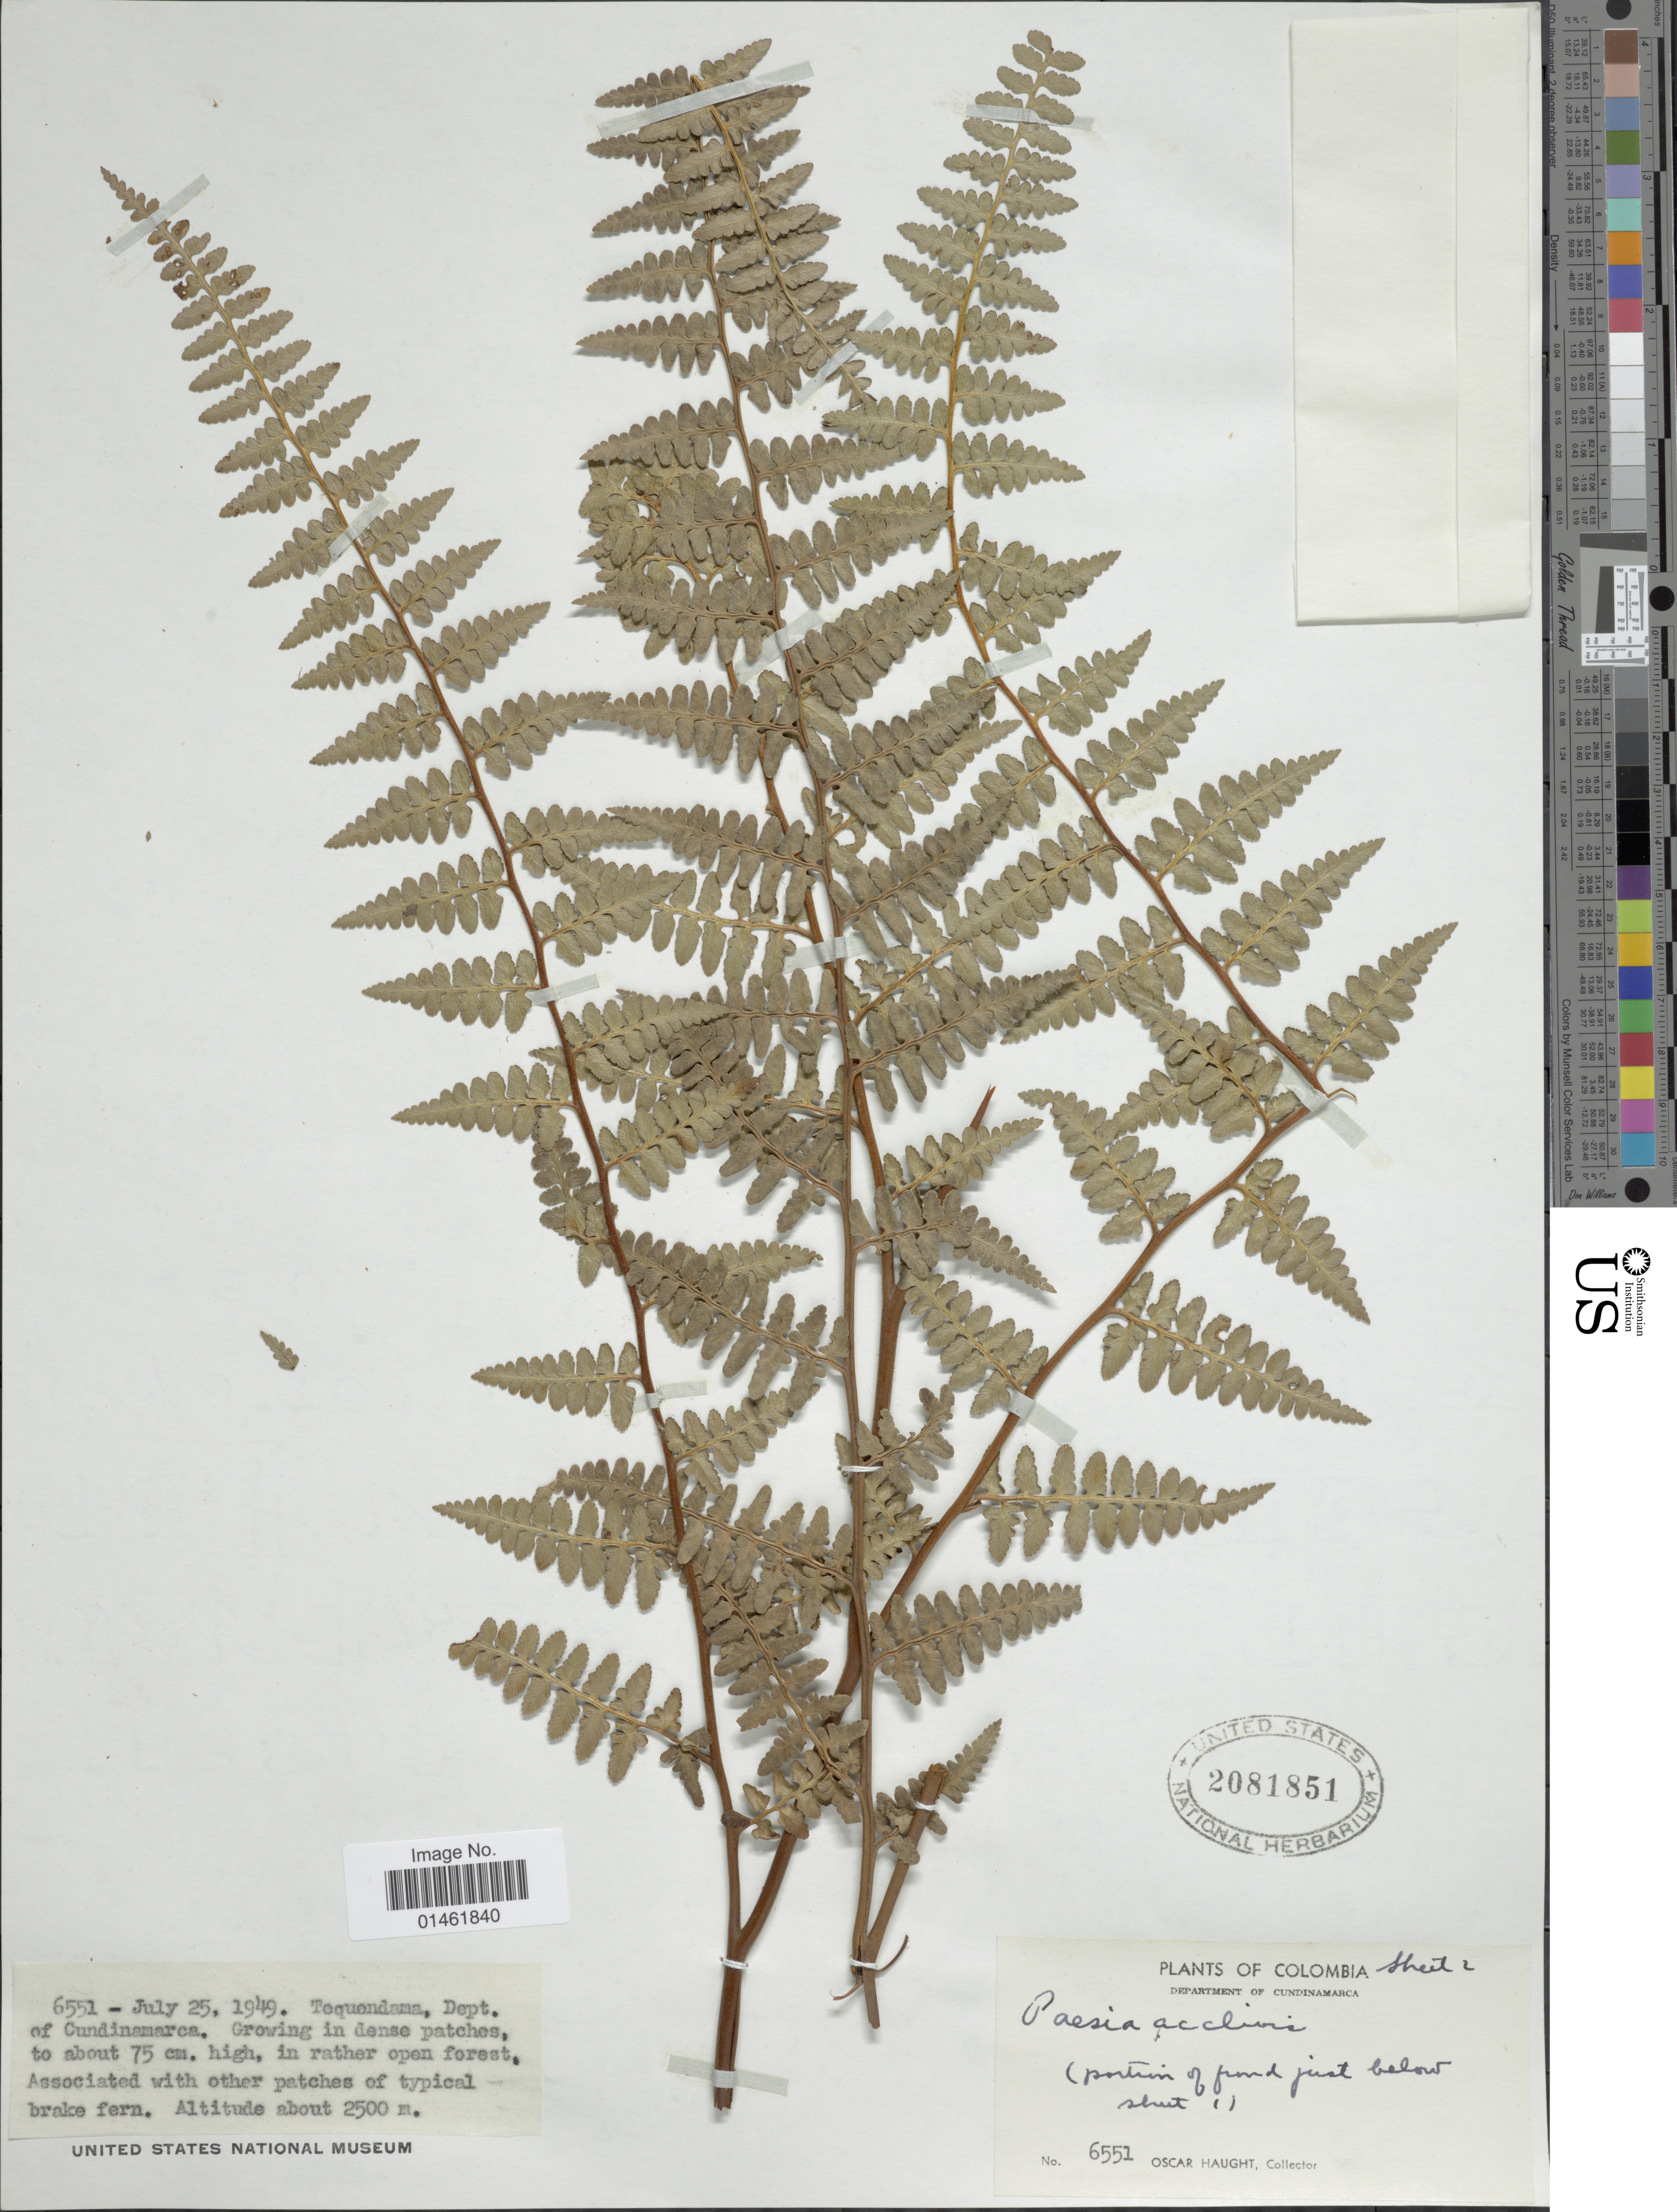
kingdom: Plantae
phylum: Tracheophyta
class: Polypodiopsida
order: Polypodiales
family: Dennstaedtiaceae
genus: Paesia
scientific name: Paesia glandulosa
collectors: O. L. Haught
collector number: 6551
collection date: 1949-07-25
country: Colombia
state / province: Cundinamarca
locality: Tequendama, Dept. of Cundinamarca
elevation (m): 2500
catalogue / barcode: US 2081851